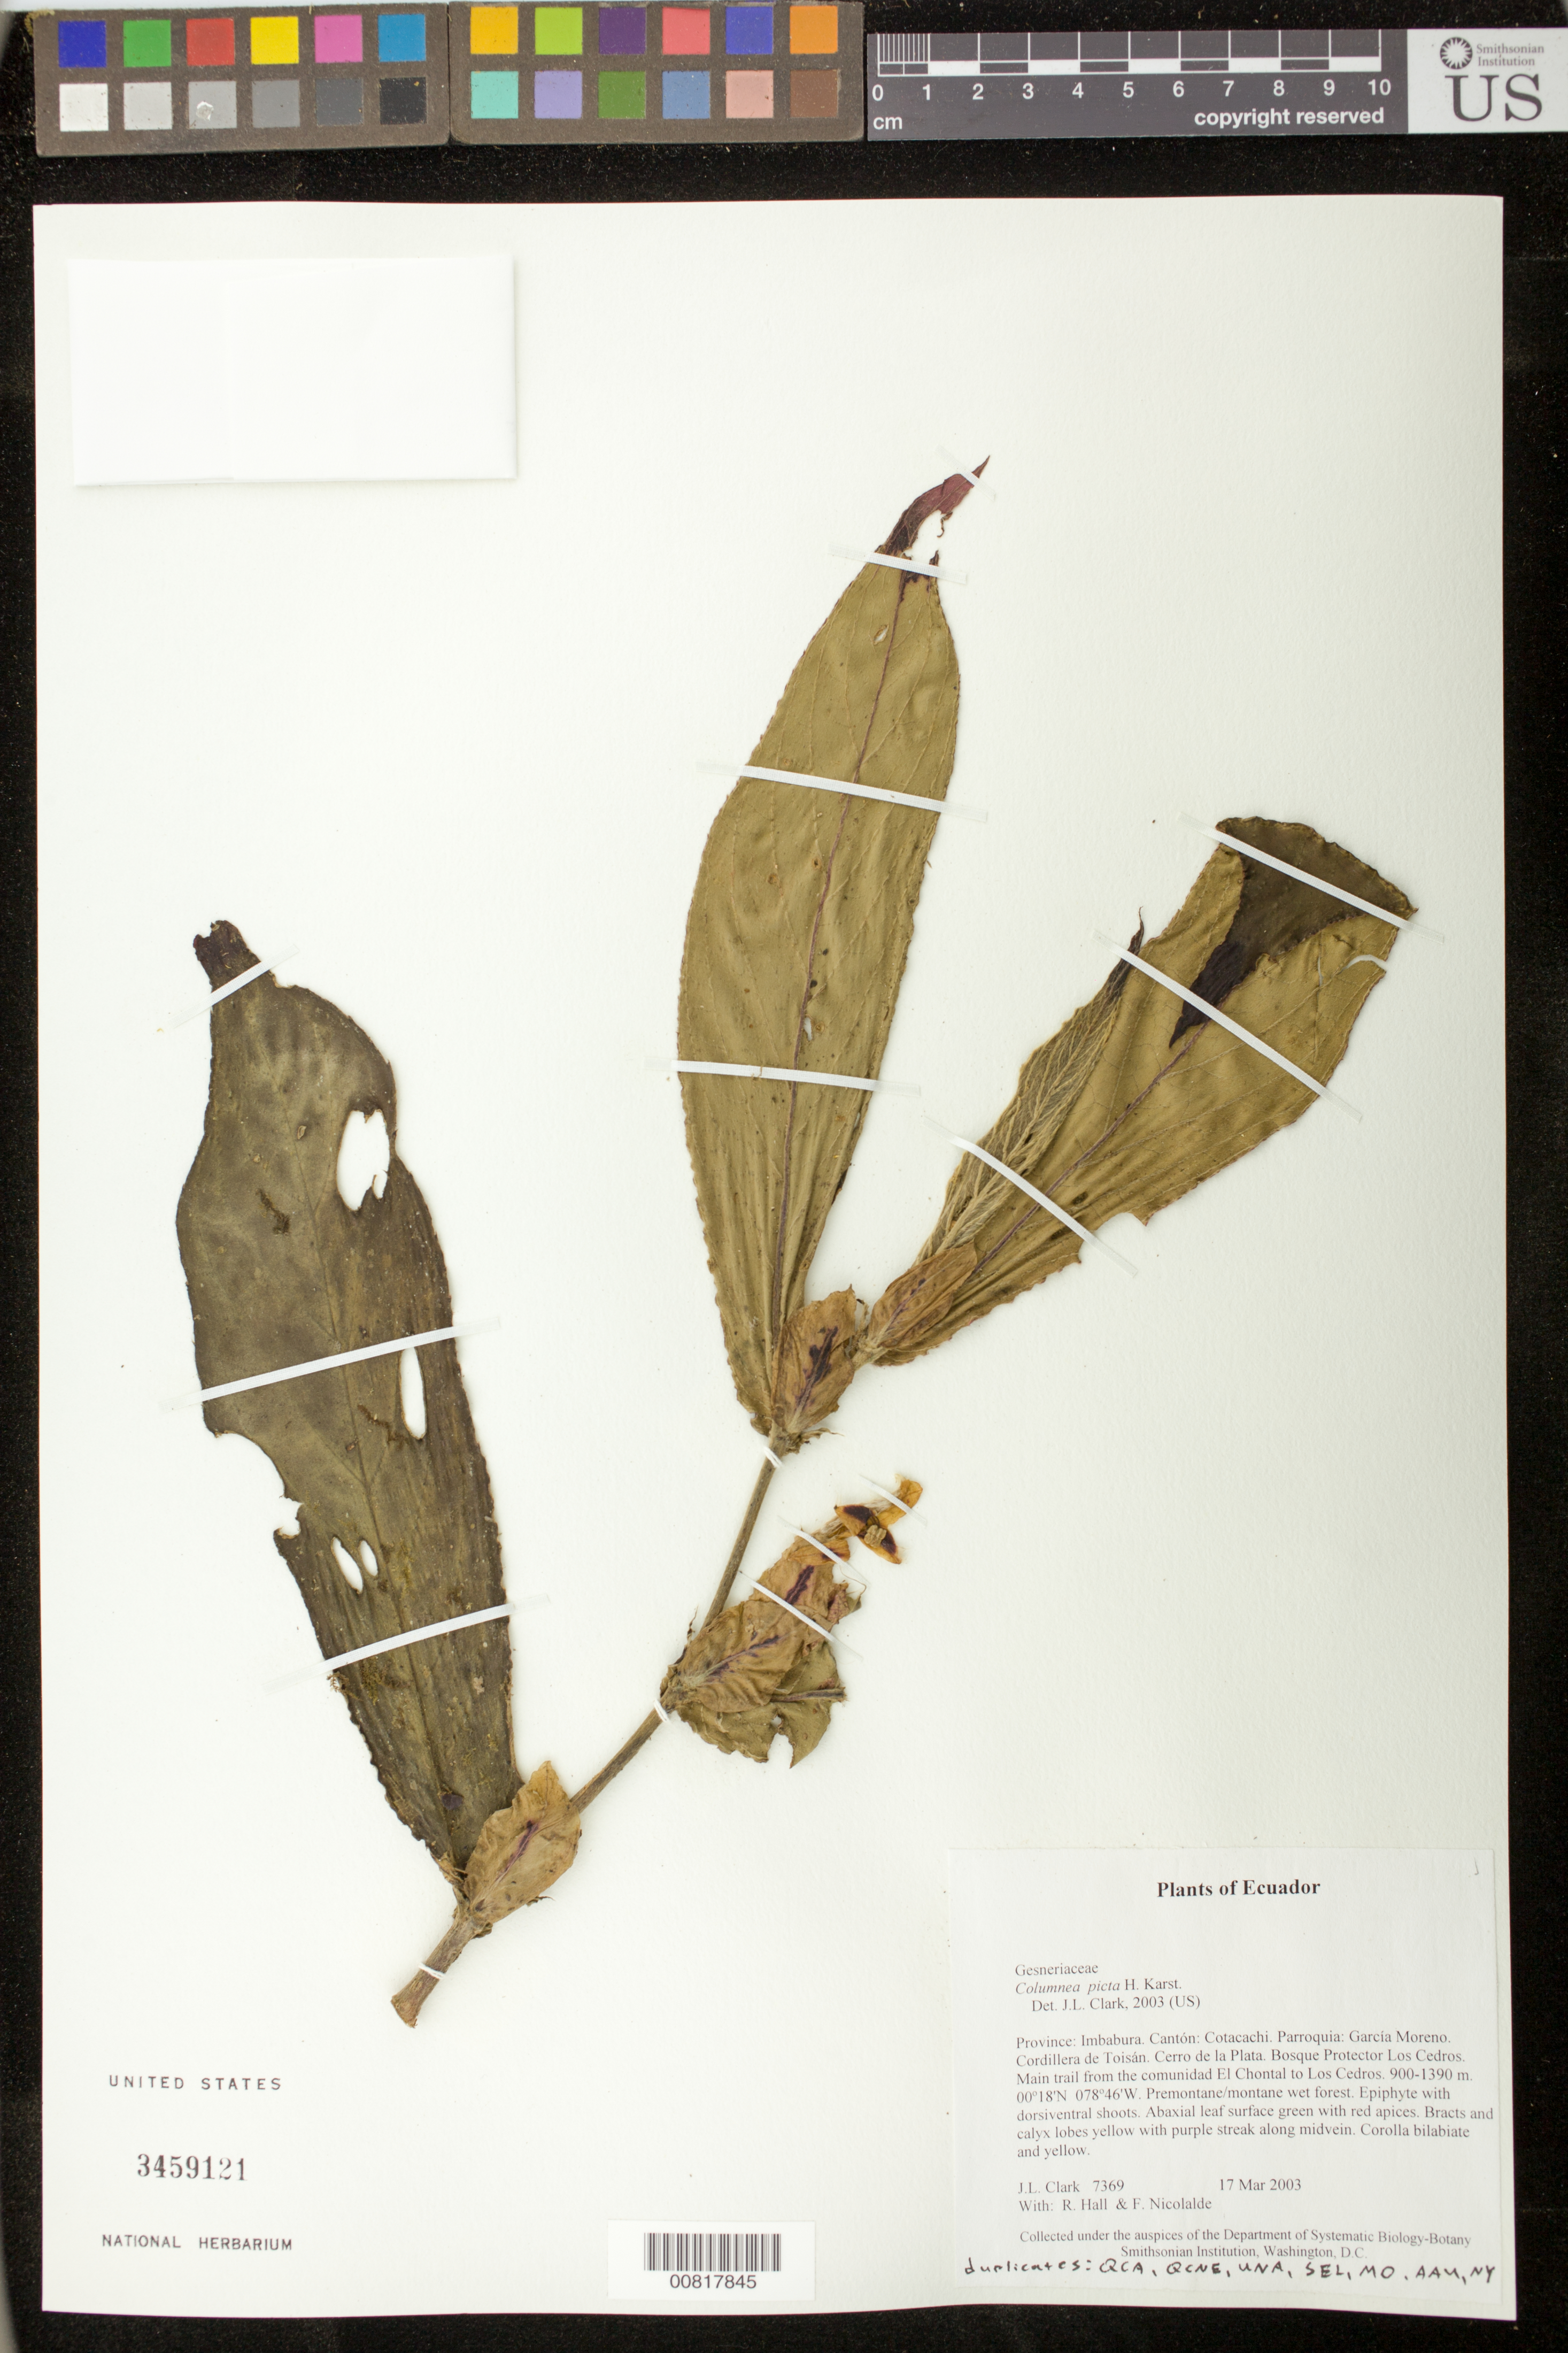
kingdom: Plantae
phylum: Tracheophyta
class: Magnoliopsida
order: Lamiales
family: Gesneriaceae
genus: Columnea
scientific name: Columnea karsteniana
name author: Singh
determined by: Skog, Laurence E.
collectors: J. L. Clark, R. Hall & F. Nicolalde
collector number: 7369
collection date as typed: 17 Mar 2003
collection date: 2003-03-17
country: Ecuador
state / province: Imbabura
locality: Cotacachi. Parroquia: García Moreno. Cordillera de Toisán. Cerro de la Plata. Bosque Protector Los Cedros. Main trail from the comunidad El Chontal to Los Cedros.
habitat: Premontane/montane wet forest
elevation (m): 900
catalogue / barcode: US 3459121